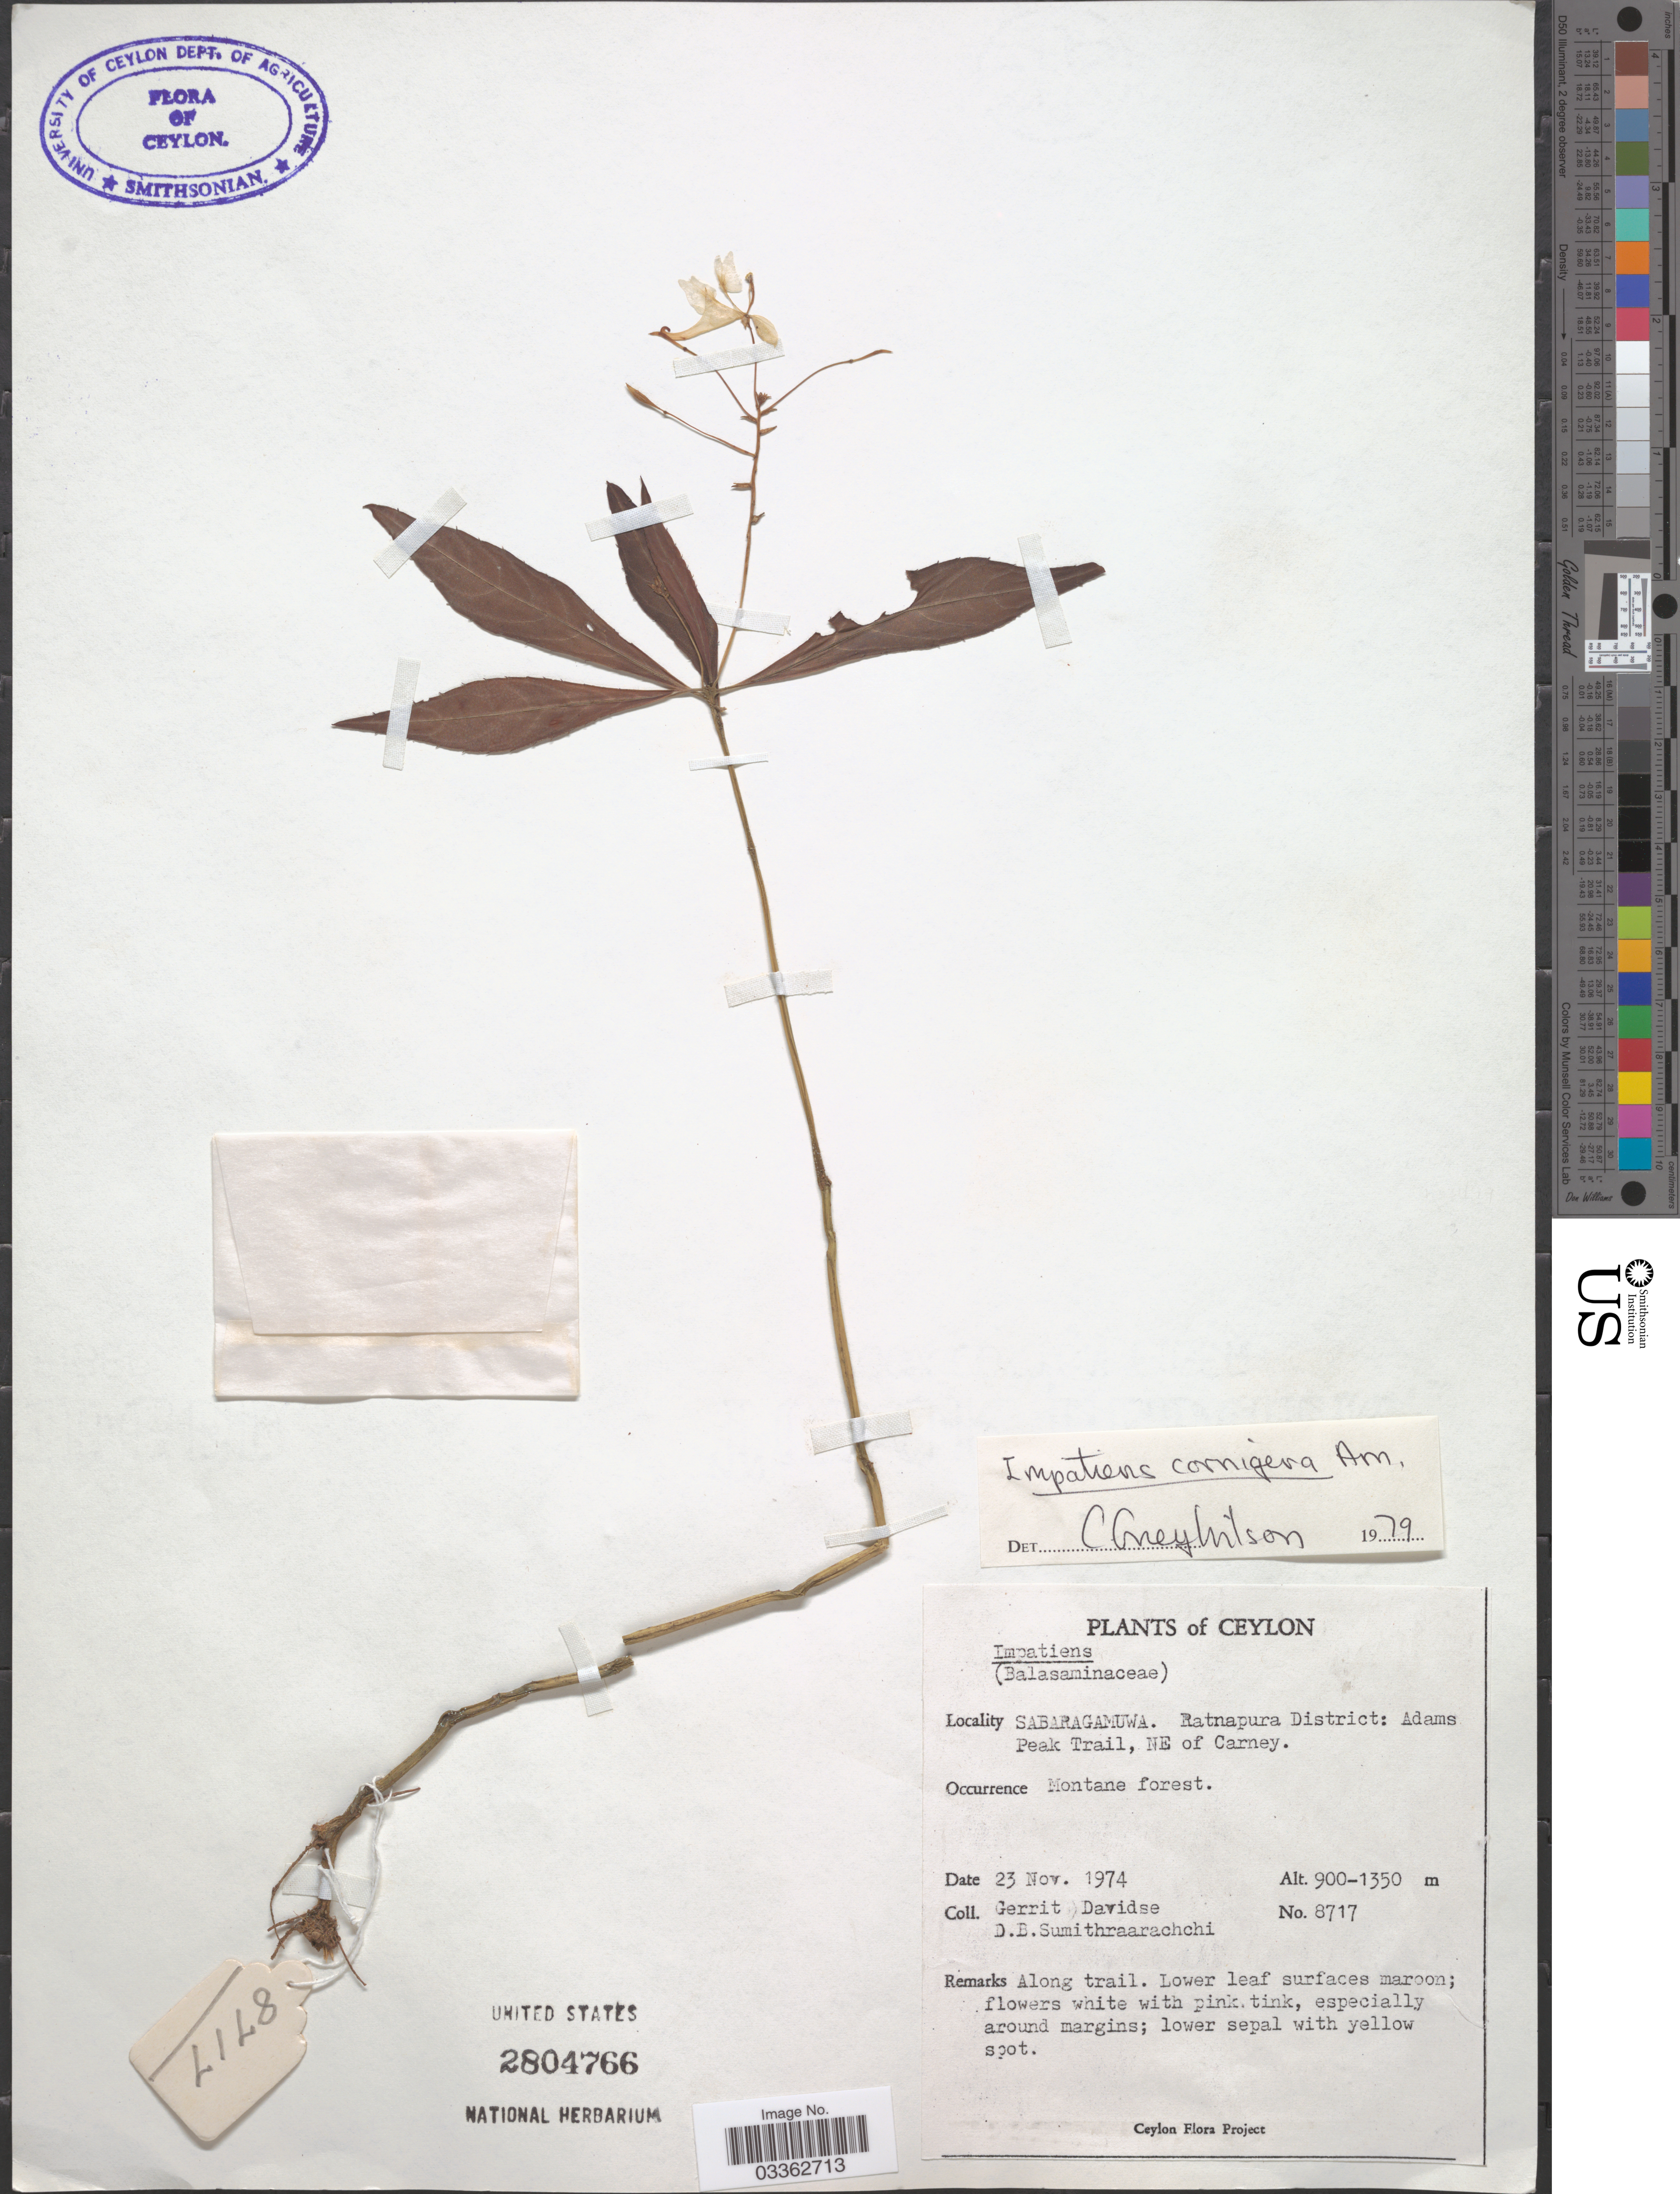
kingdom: Plantae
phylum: Tracheophyta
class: Magnoliopsida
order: Ericales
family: Balsaminaceae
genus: Impatiens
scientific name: Impatiens cornigera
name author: Arn.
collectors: G. Davidse & D. B. Sumithraarachchi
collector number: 8717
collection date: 1974-11-23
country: Sri Lanka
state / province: Sabaragamuwa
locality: Ceylon. Ratnapura District: Adams Peak Trail, NE of Carney.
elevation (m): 900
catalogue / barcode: US 2804766